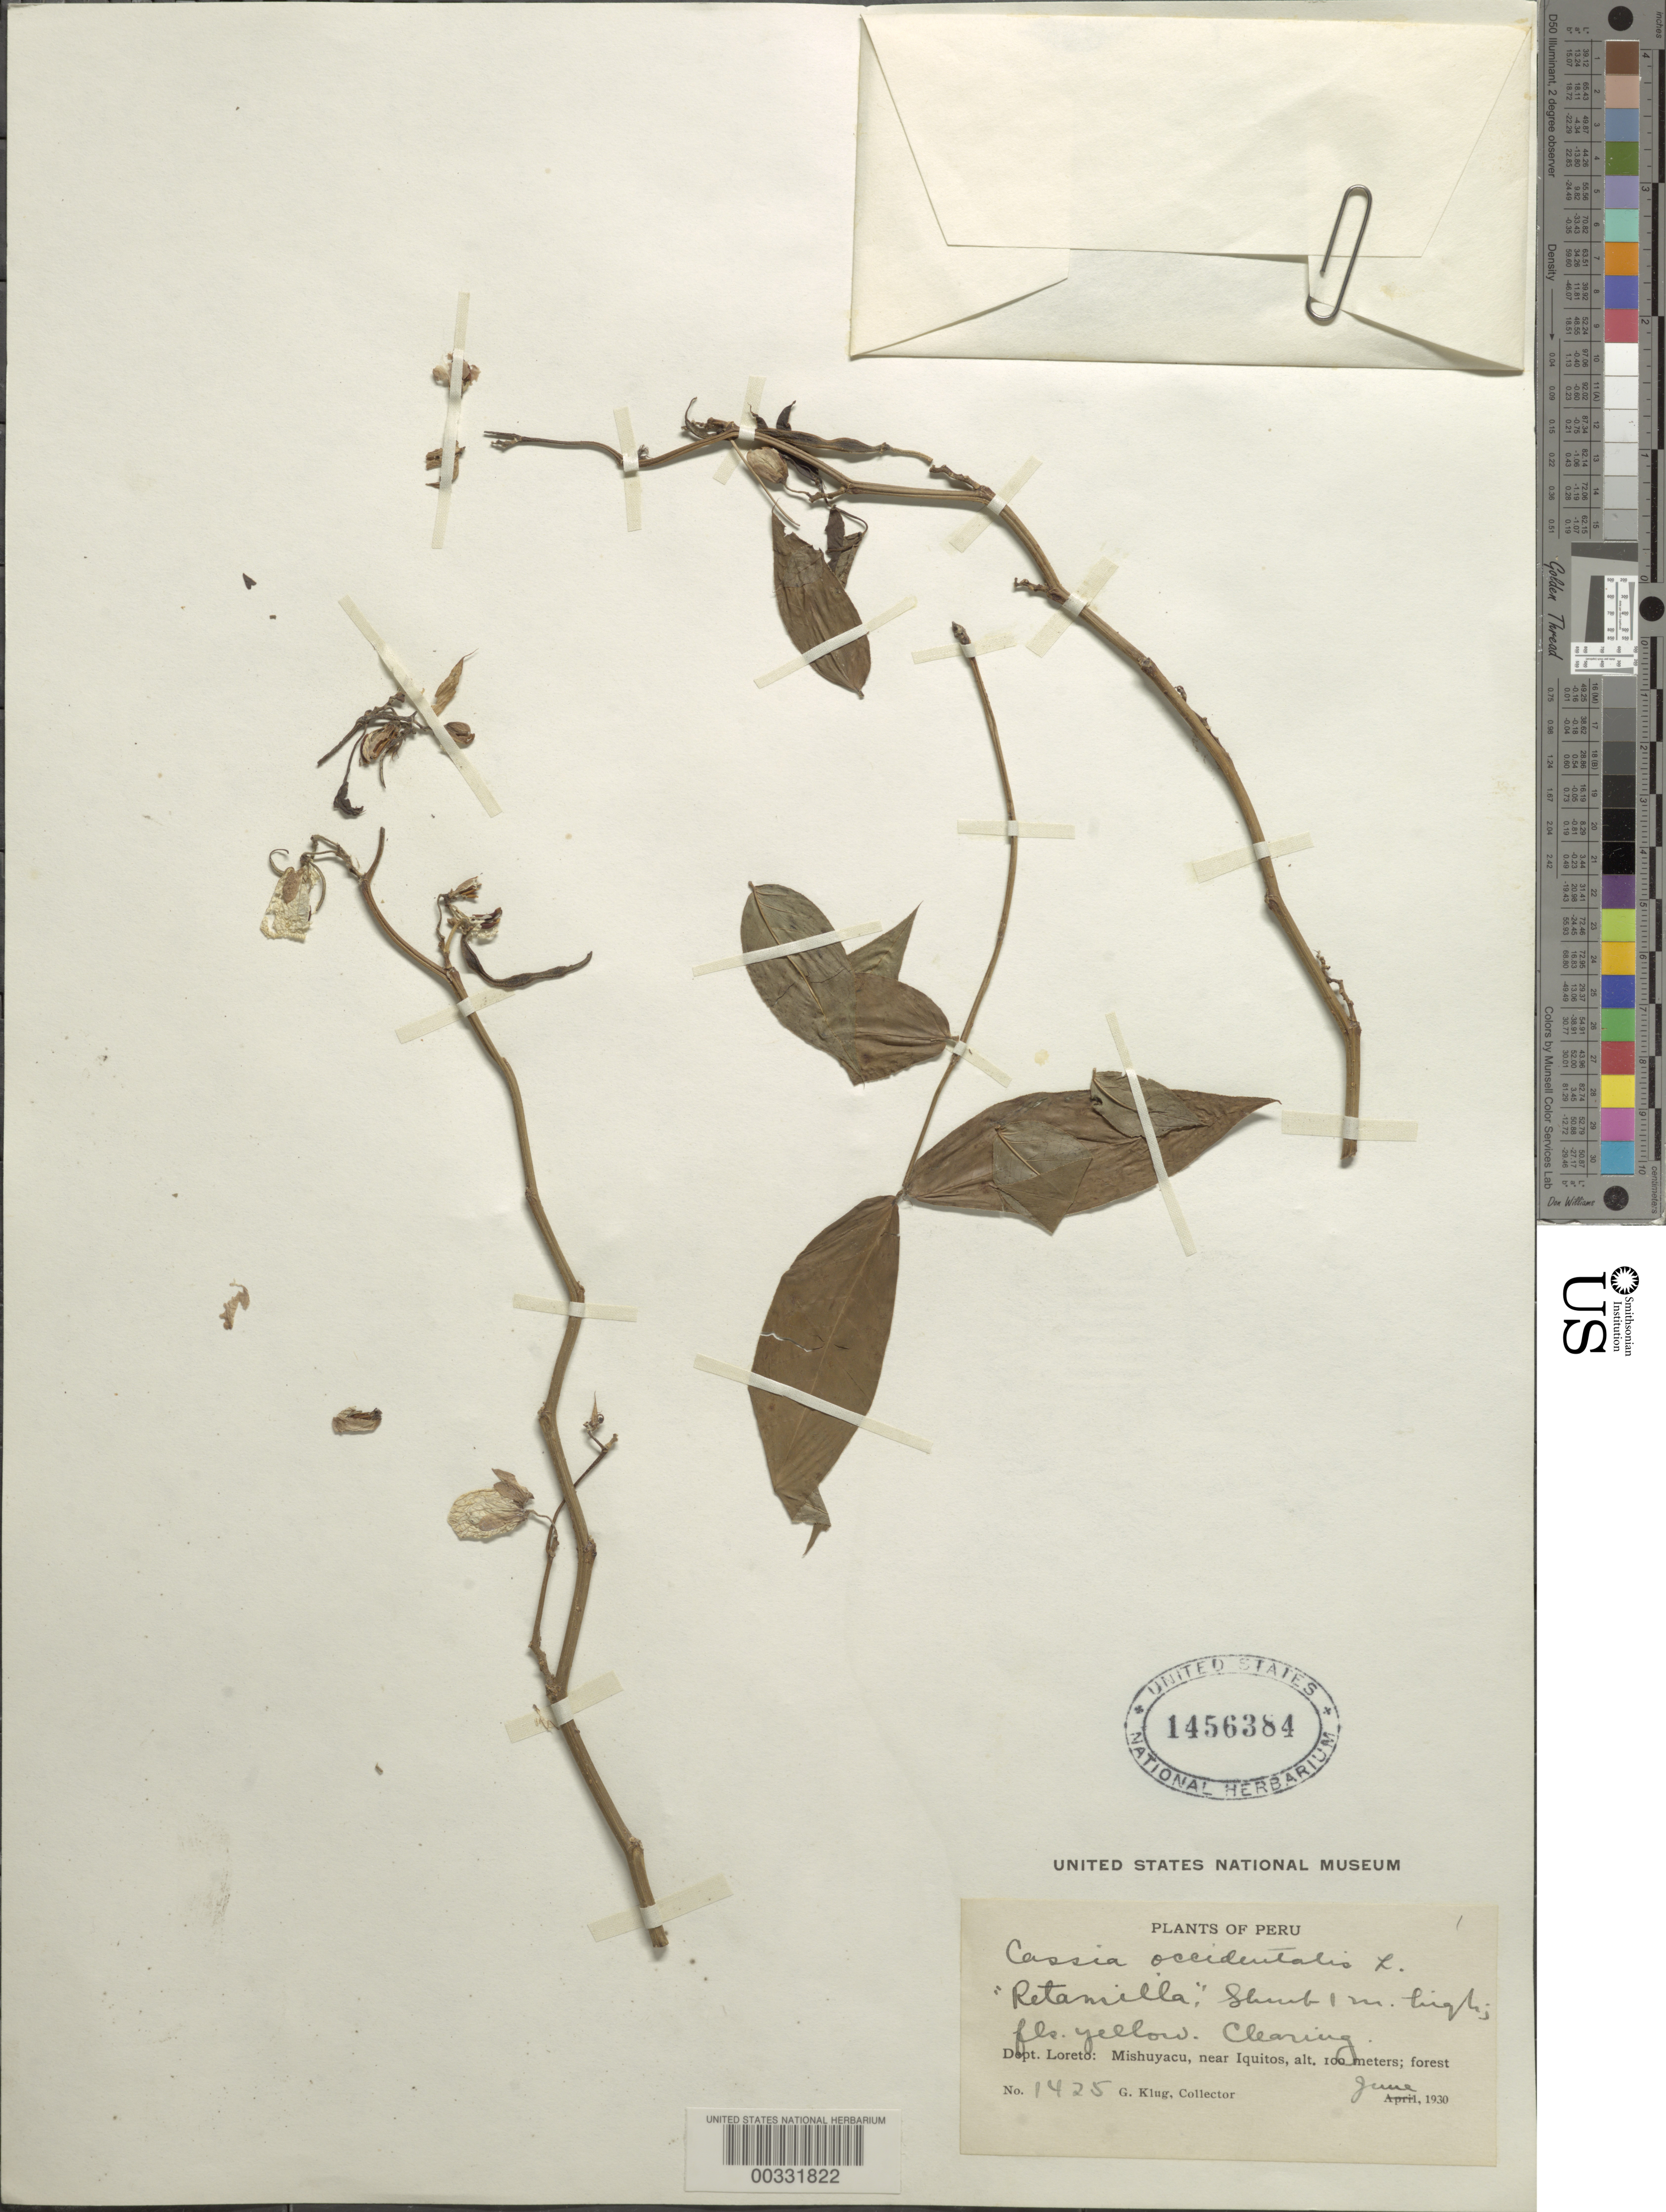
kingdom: Plantae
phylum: Tracheophyta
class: Magnoliopsida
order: Fabales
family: Fabaceae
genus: Senna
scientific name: Senna occidentalis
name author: (L.) Link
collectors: G. Klug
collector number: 1425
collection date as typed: Jun 1930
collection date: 1930-06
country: Peru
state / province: Loreto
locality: Mishuyacu near iquitos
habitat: Forest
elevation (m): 100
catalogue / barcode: US 1456384